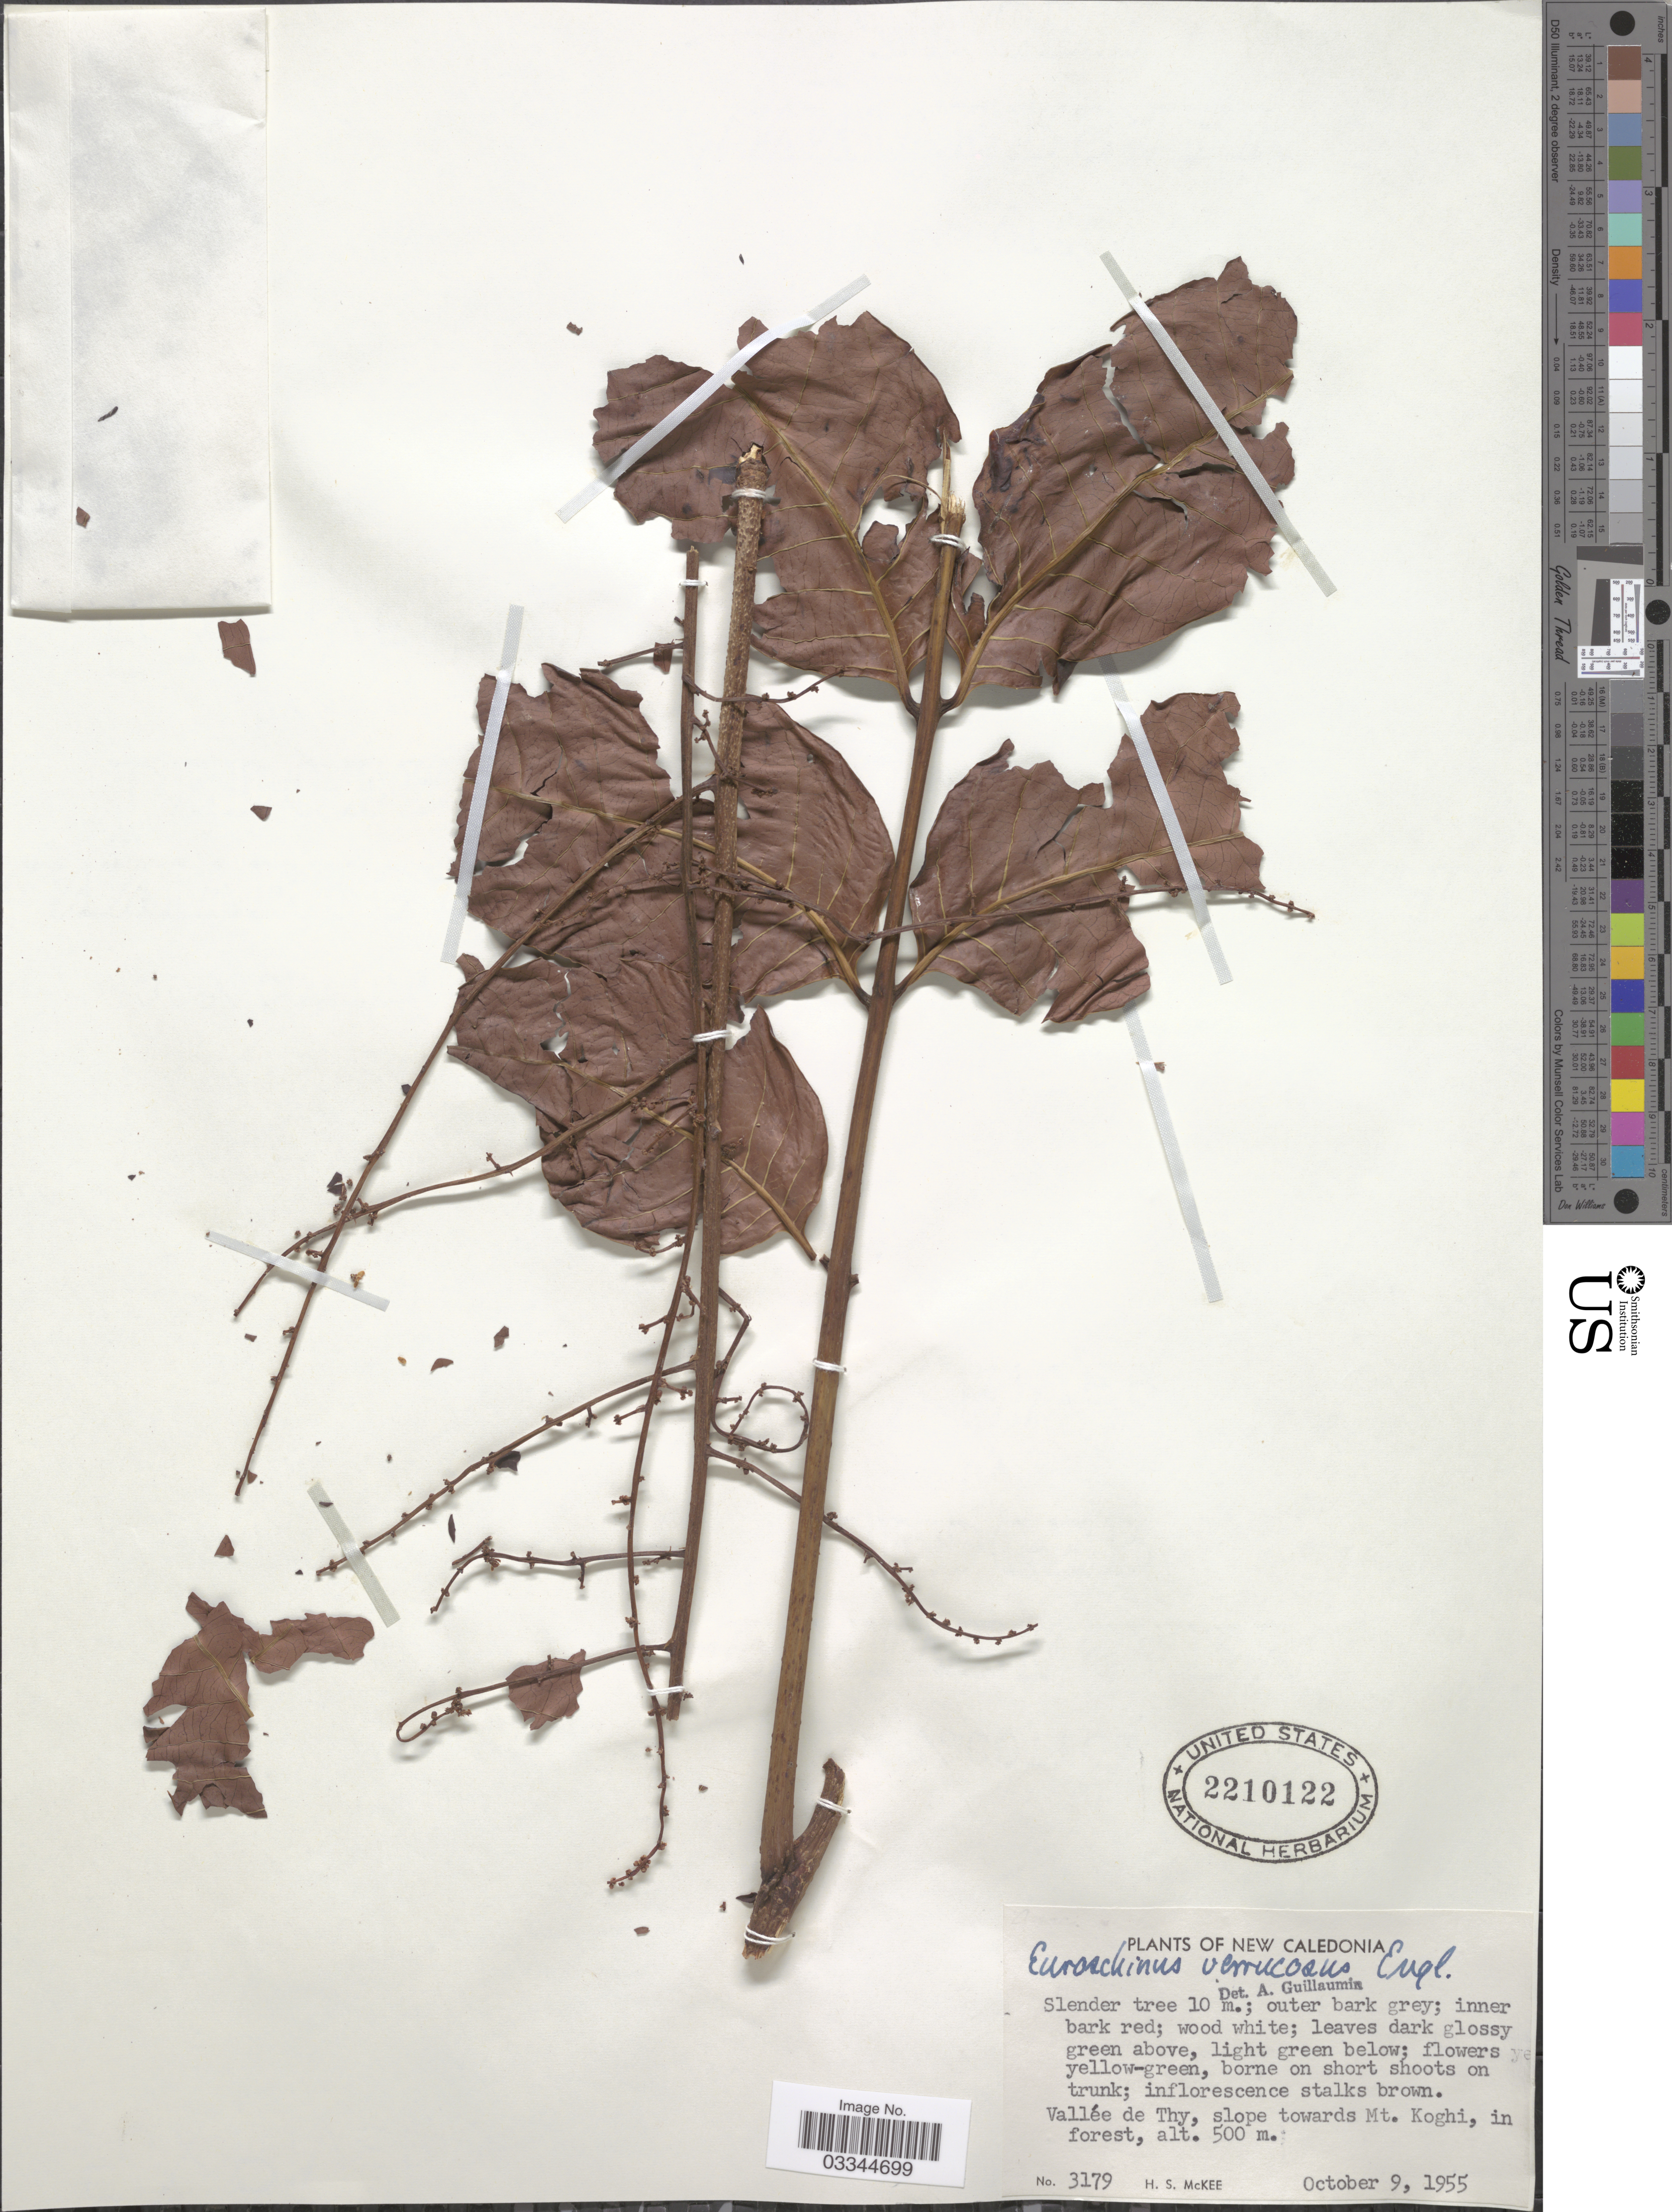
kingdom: Plantae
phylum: Tracheophyta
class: Magnoliopsida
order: Sapindales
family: Anacardiaceae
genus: Euroschinus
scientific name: Euroschinus verrucosus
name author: Engl.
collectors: H. S. McKee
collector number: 3179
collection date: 1955-10-09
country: New Caledonia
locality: Vallée de Thy, slope towards Mt. Koghi, in forest.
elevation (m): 500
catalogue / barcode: US 2210122